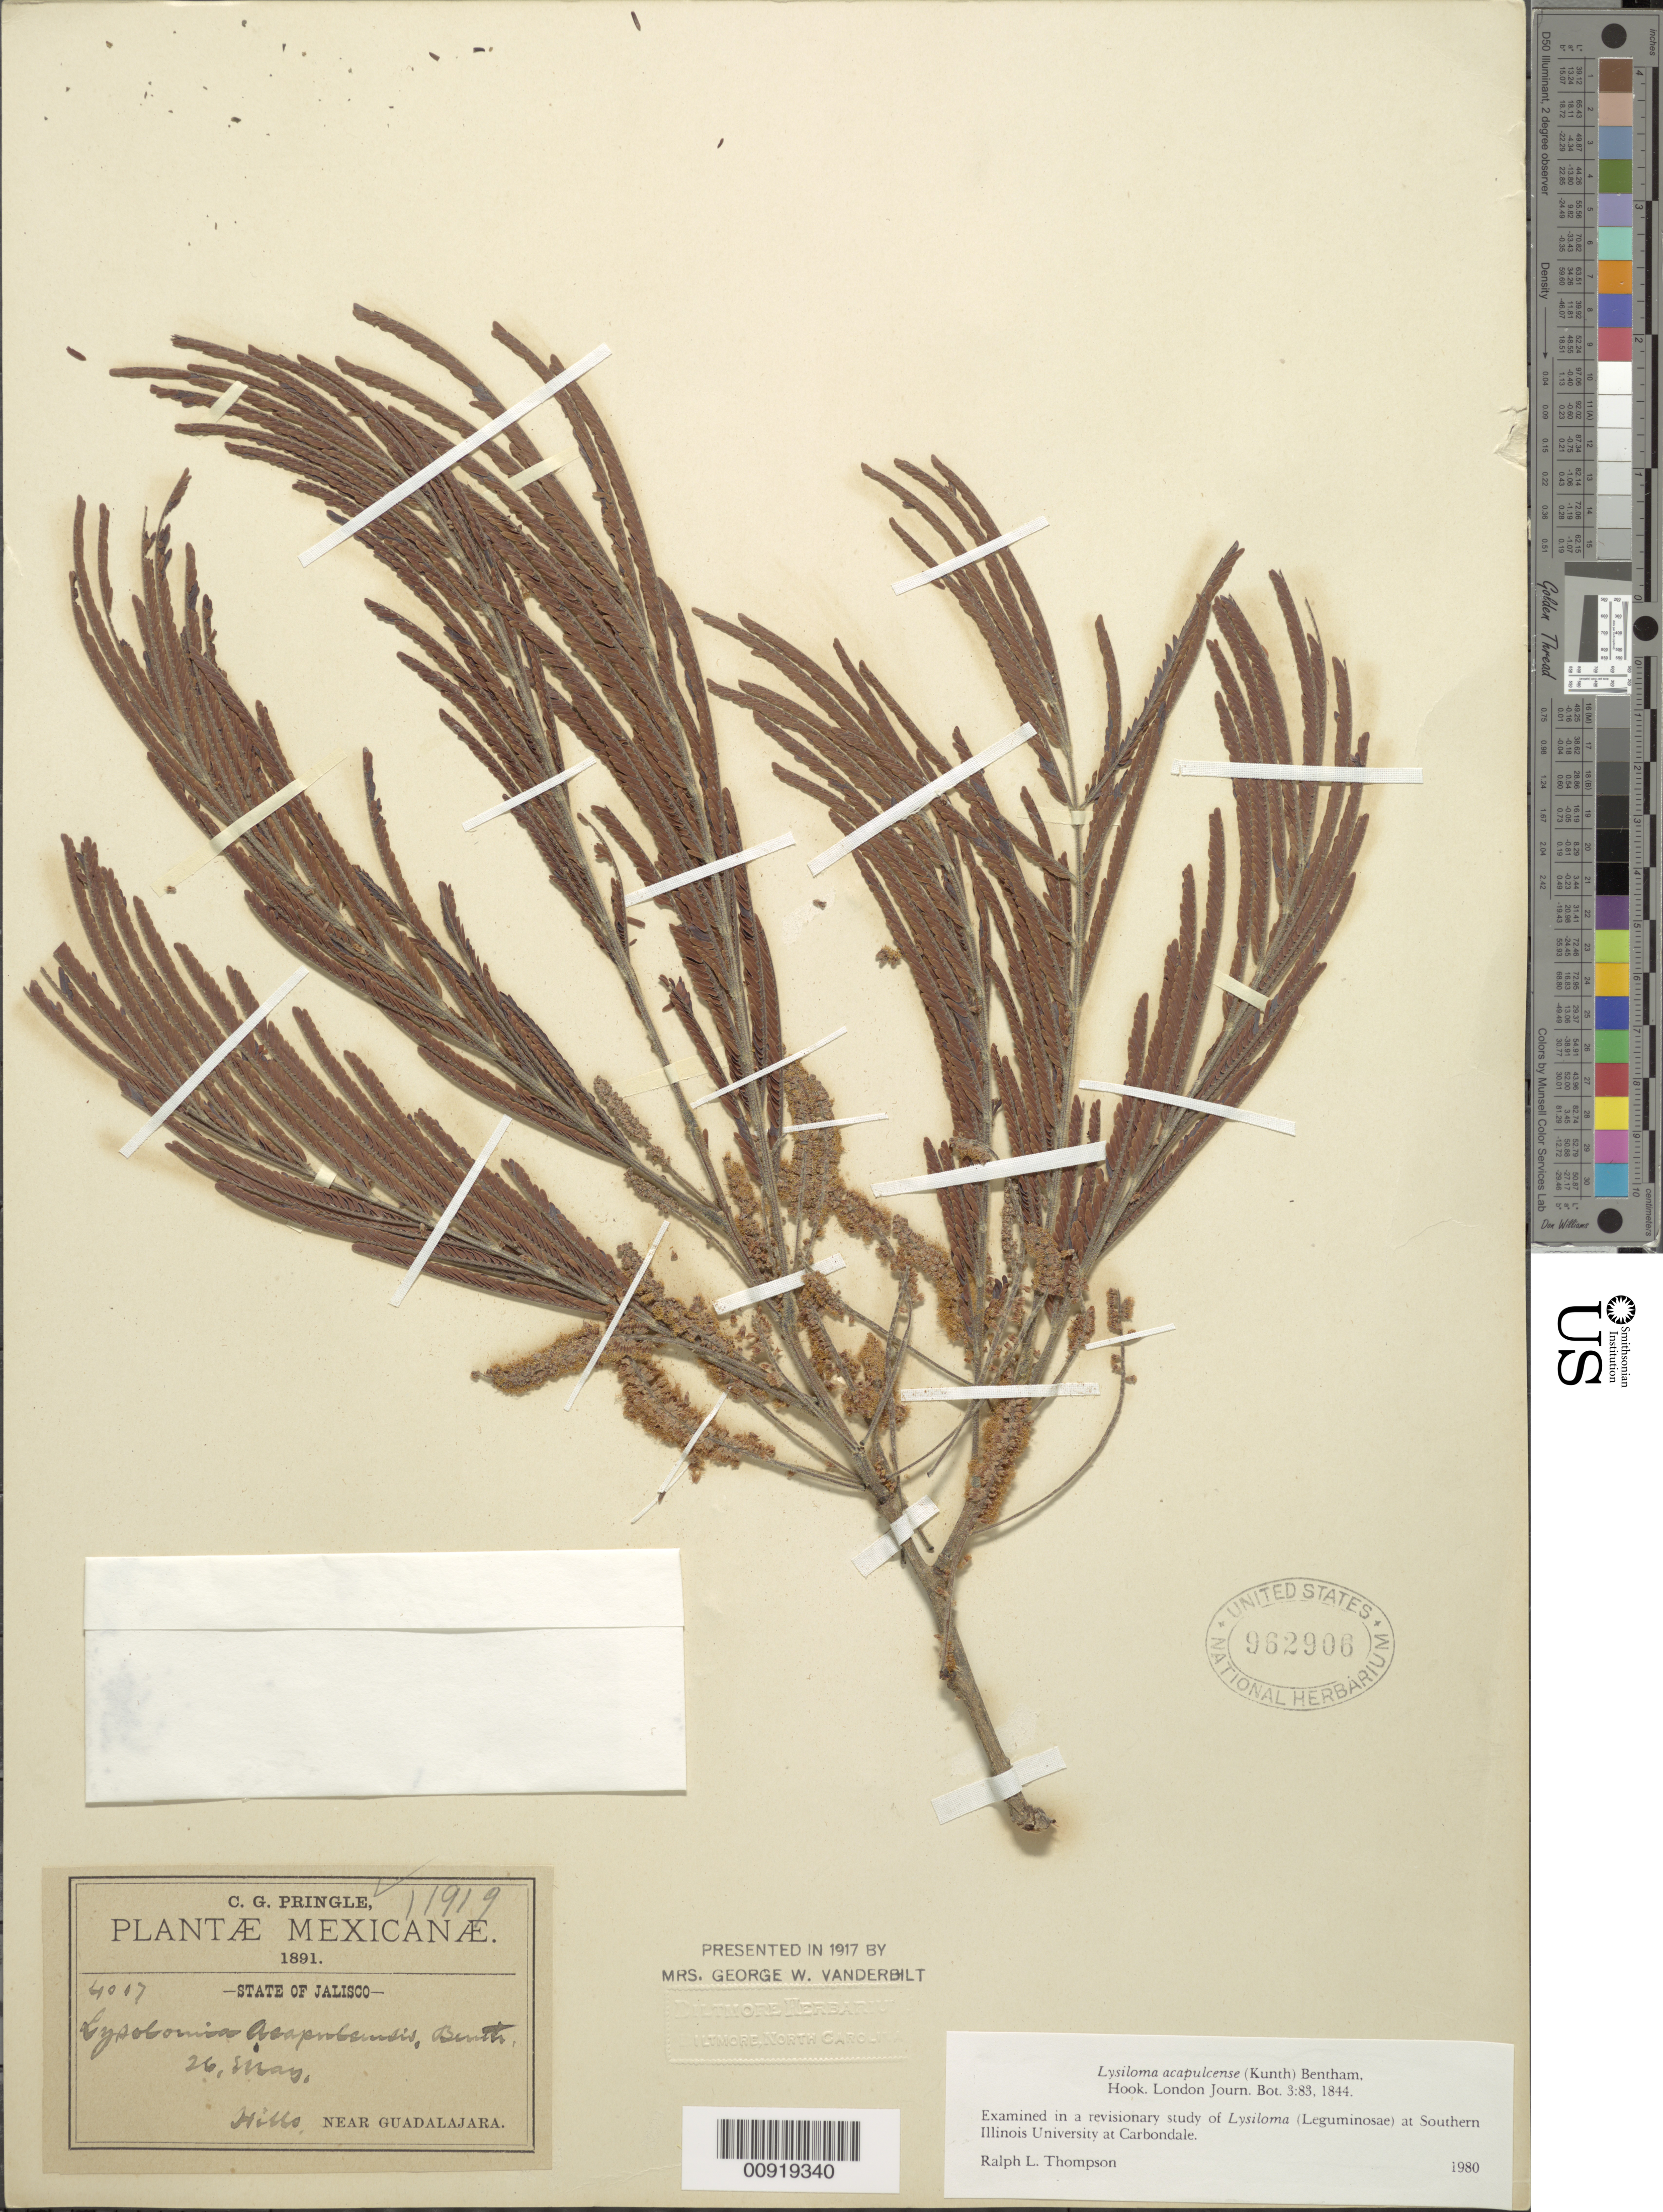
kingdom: Plantae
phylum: Tracheophyta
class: Magnoliopsida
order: Fabales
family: Fabaceae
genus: Lysiloma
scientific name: Lysiloma acapulcense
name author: (Kunth) Benth.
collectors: C. G. Pringle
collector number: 4017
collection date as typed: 26 May 1891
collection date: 1891-05-26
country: Mexico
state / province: Jalisco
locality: Near Guadalajara, State of Jalisco.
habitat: Hills.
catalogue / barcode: US 962906